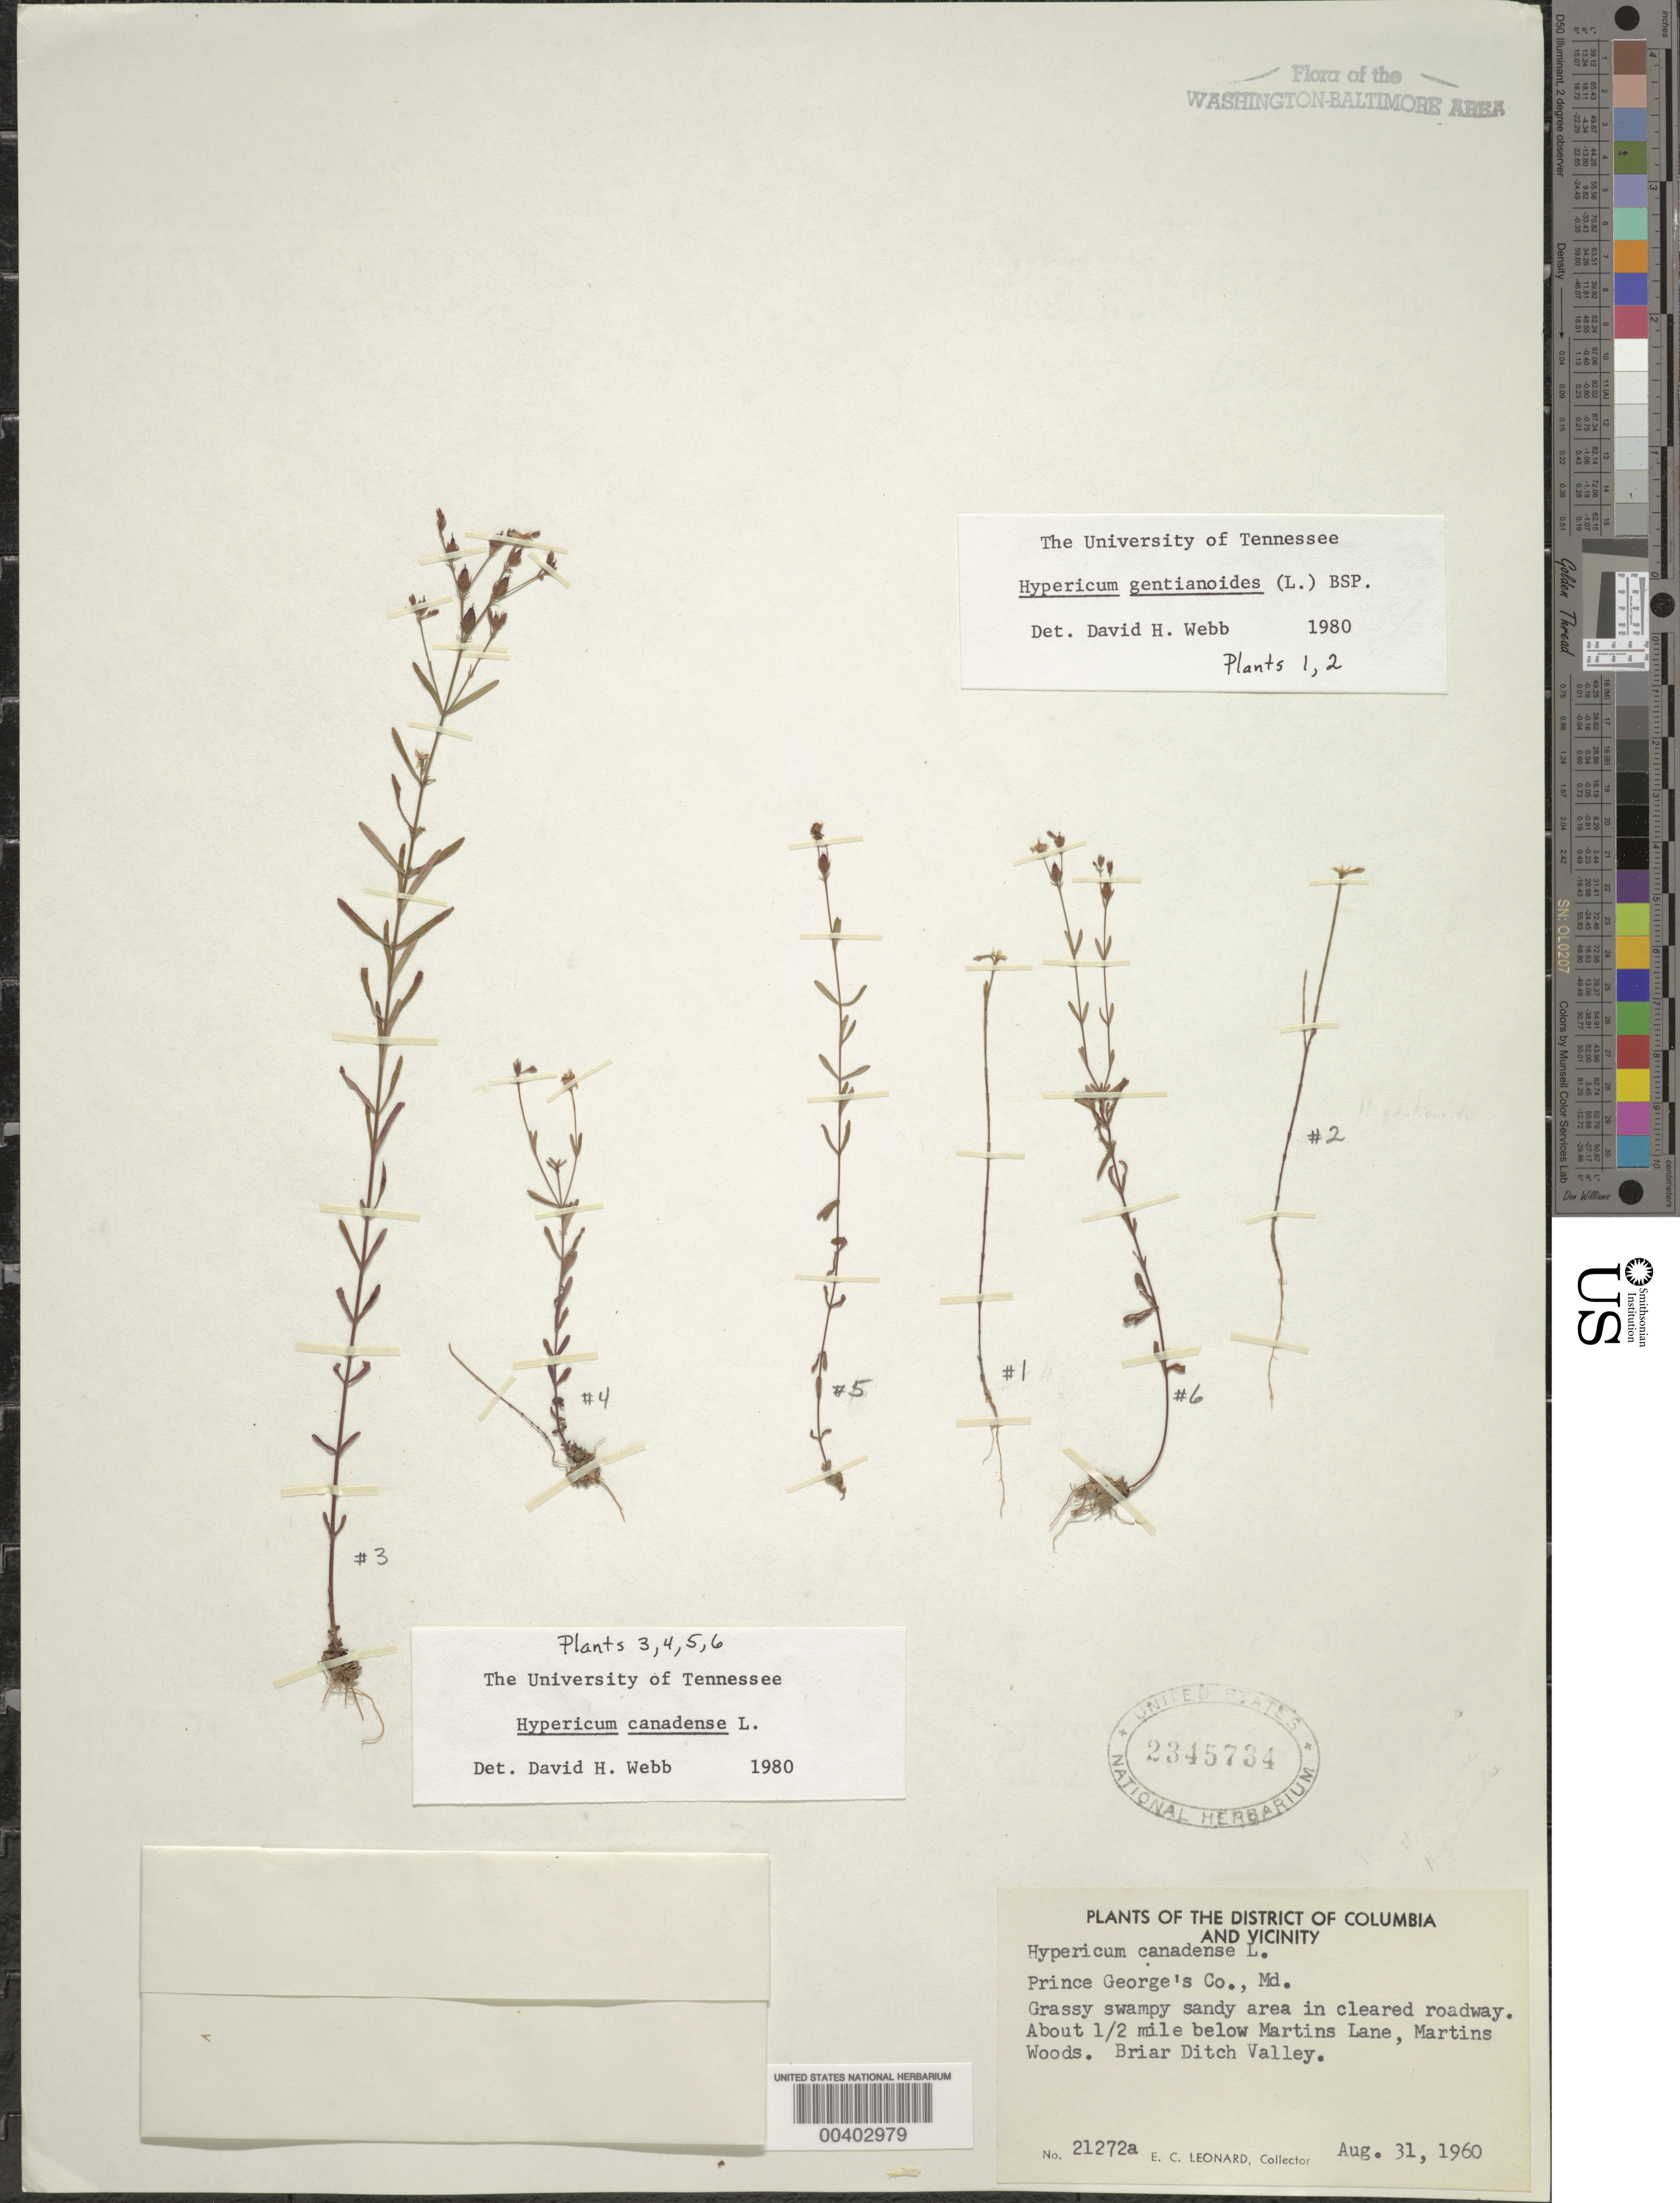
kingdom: Plantae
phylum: Tracheophyta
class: Magnoliopsida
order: Malpighiales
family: Hypericaceae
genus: Hypericum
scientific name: Hypericum gentianoides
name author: (L.) Britton, Stearns & Poggenb.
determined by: Webb, D. H.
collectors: E. C. Leonard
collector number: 21275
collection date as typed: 31 Aug 1960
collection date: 1960-08-31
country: United States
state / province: Maryland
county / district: Prince George's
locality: Below Martins Lane, Martins Woods, Briar Ditch Valley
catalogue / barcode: US 2345734